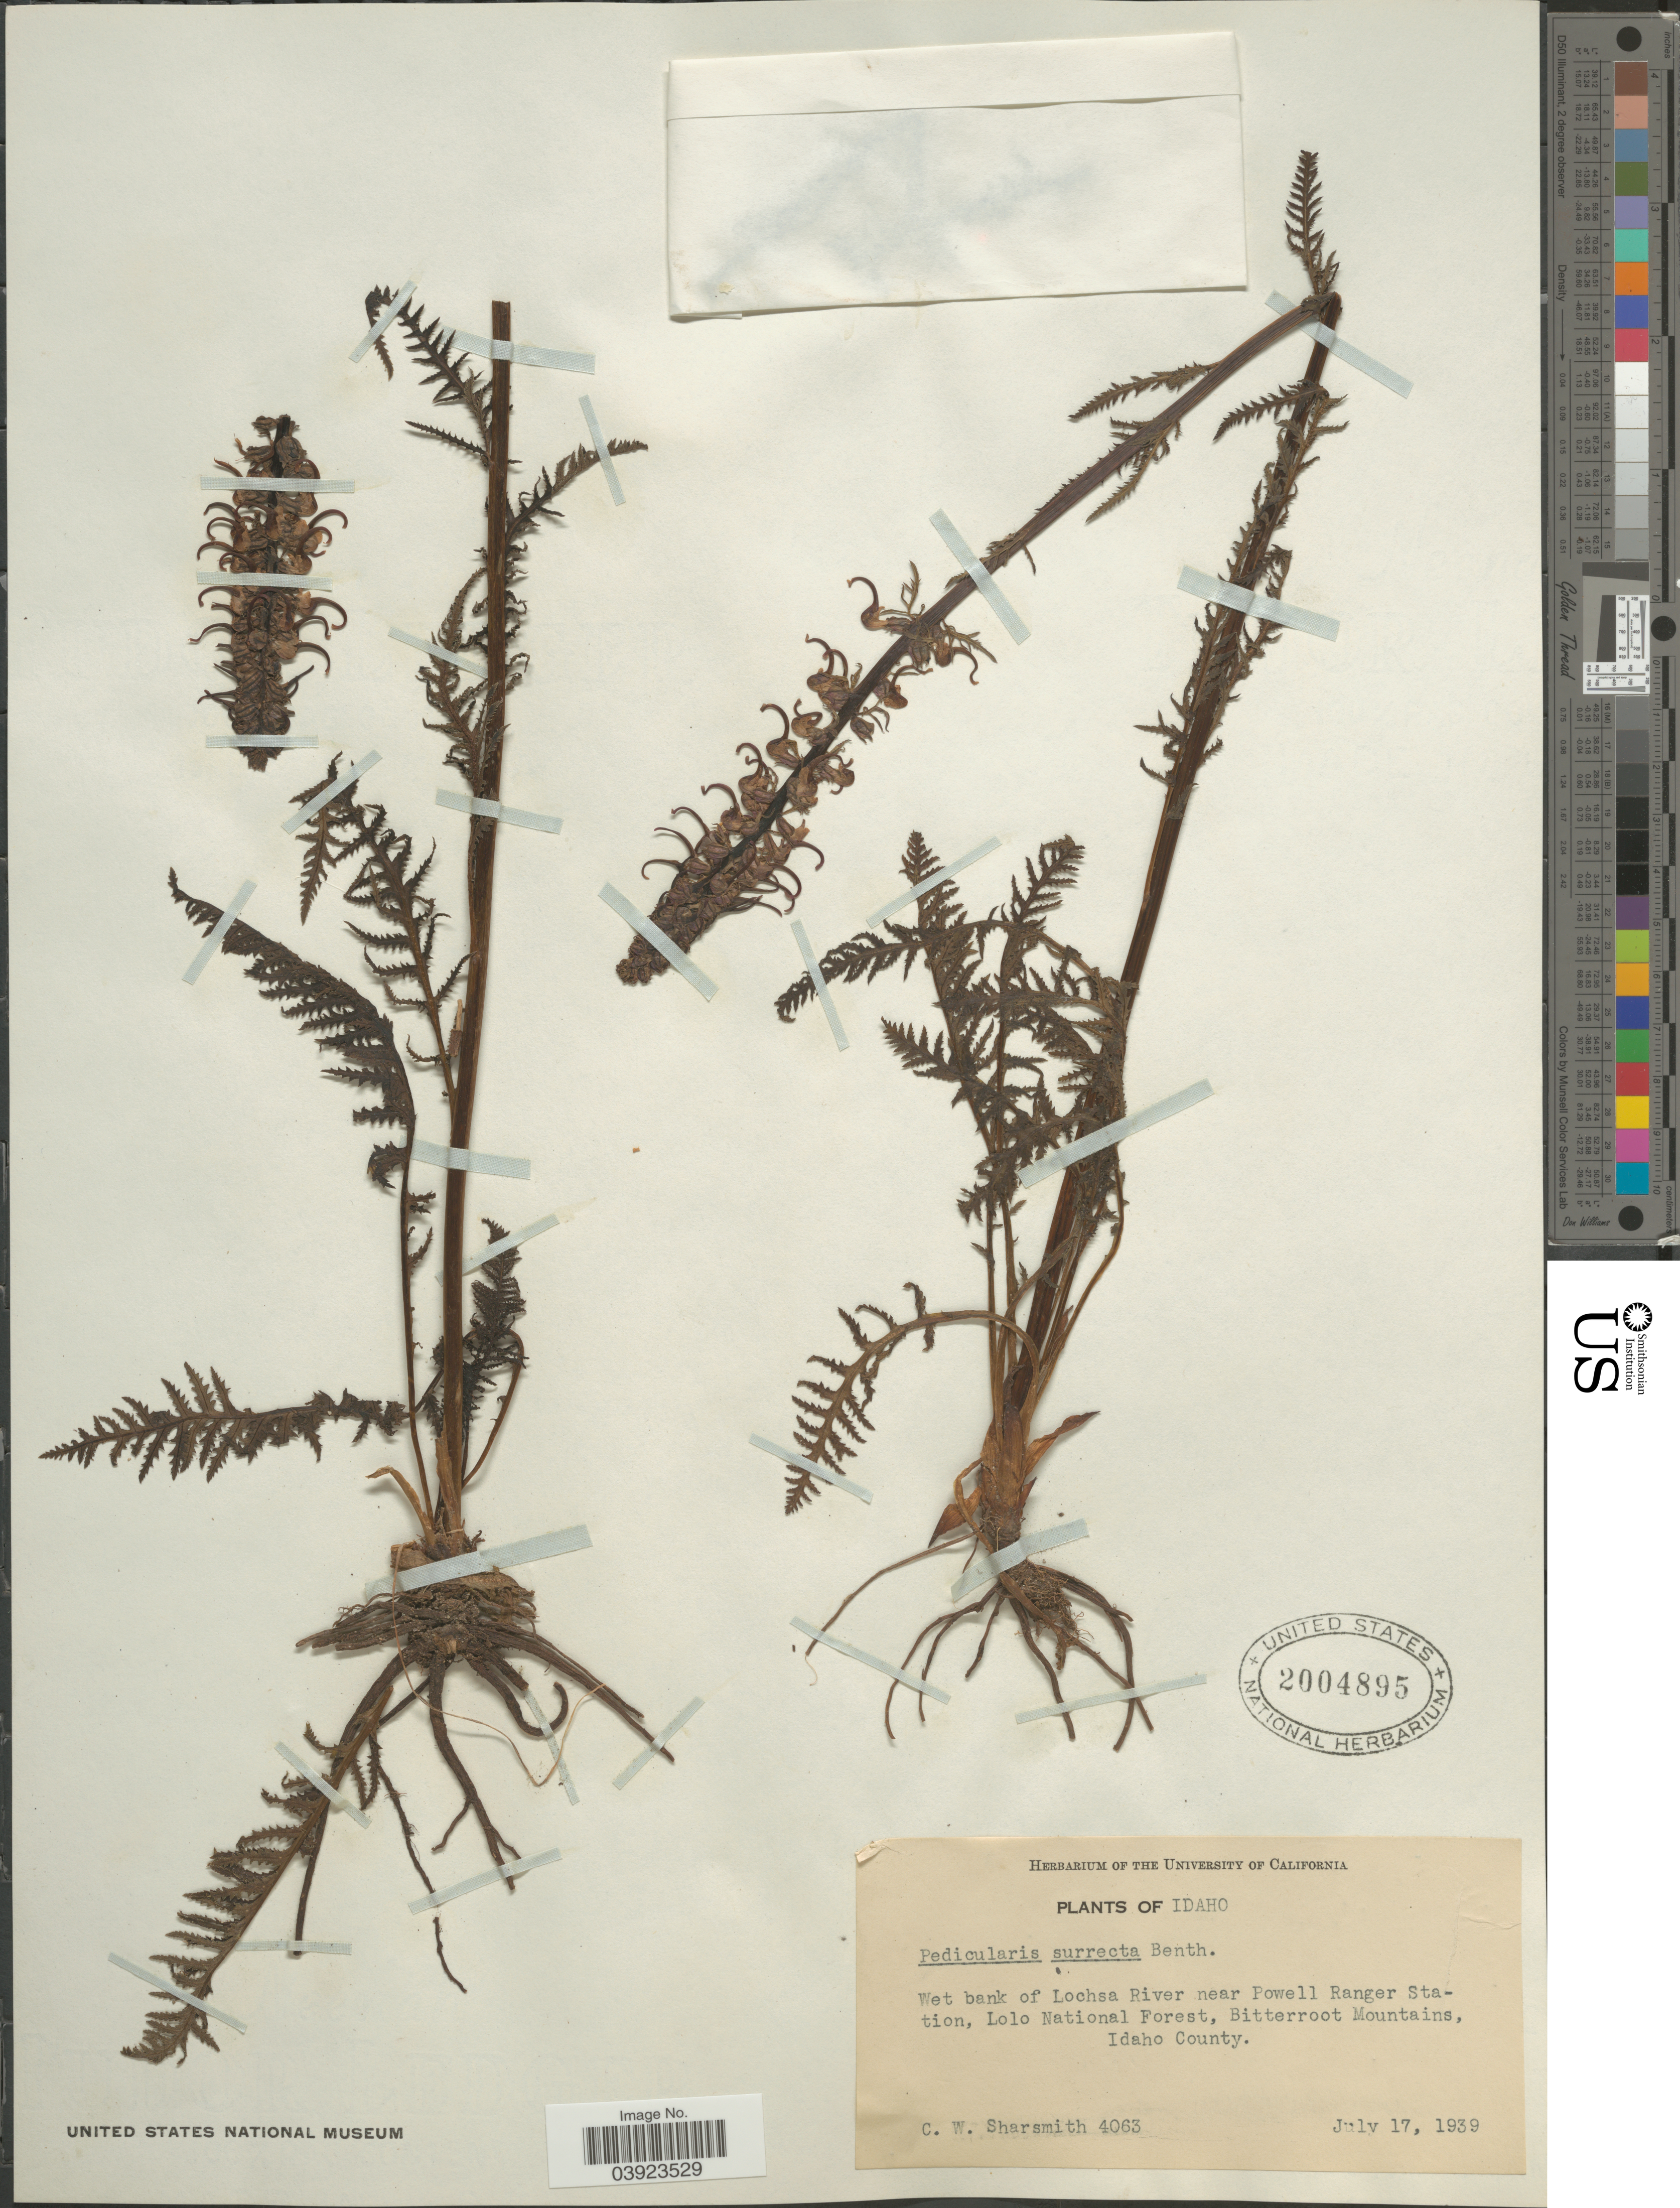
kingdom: Plantae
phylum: Tracheophyta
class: Magnoliopsida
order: Lamiales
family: Orobanchaceae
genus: Pedicularis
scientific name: Pedicularis surrecta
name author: Benth.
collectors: C. Sharsmith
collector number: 4063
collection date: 1939-07-17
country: United States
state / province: Idaho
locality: Wet bank of Lochsa River near Powell Ranger Station, Lolo National Forest, Bitterroot Mountains, Idaho County.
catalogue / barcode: US 2004895